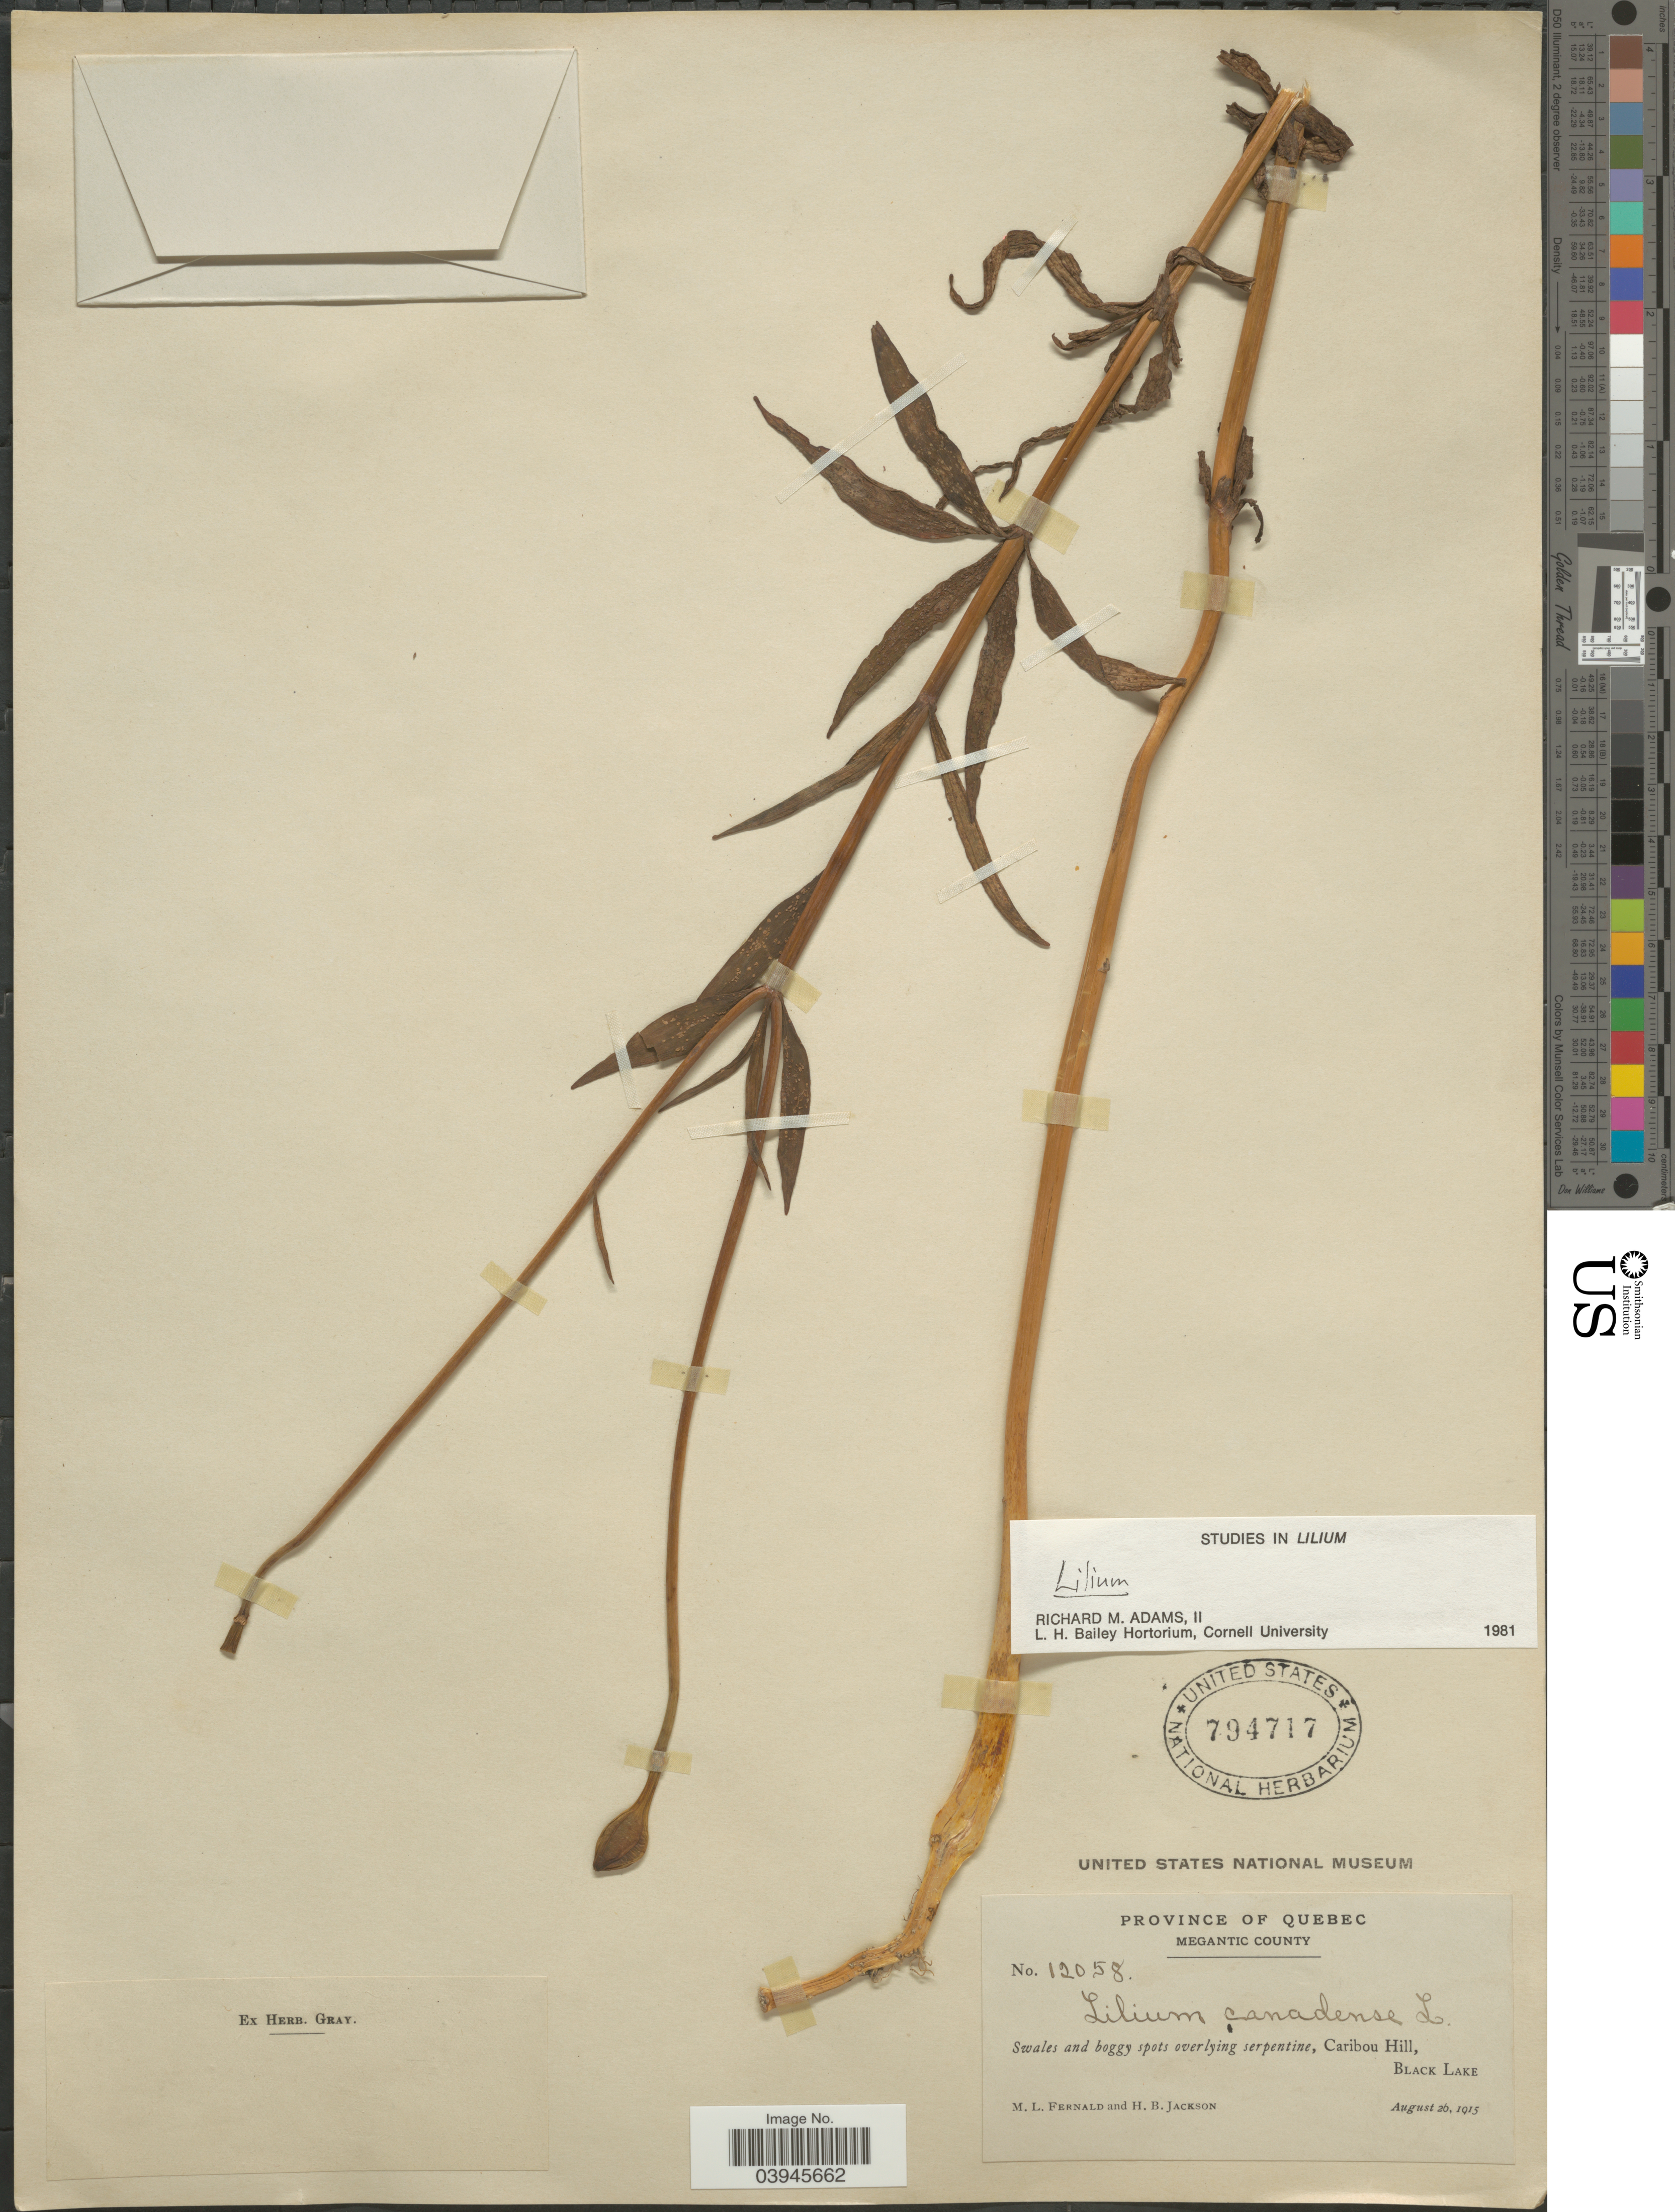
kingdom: Plantae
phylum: Tracheophyta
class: Liliopsida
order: Liliales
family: Liliaceae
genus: Lilium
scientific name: Lilium canadense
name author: L.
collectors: M. L. Fernald & H. Jackson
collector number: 12058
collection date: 1915-08-26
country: Canada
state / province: Quebec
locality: Megantic County. Caribou Hill, Black Lake.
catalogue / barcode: US 794717